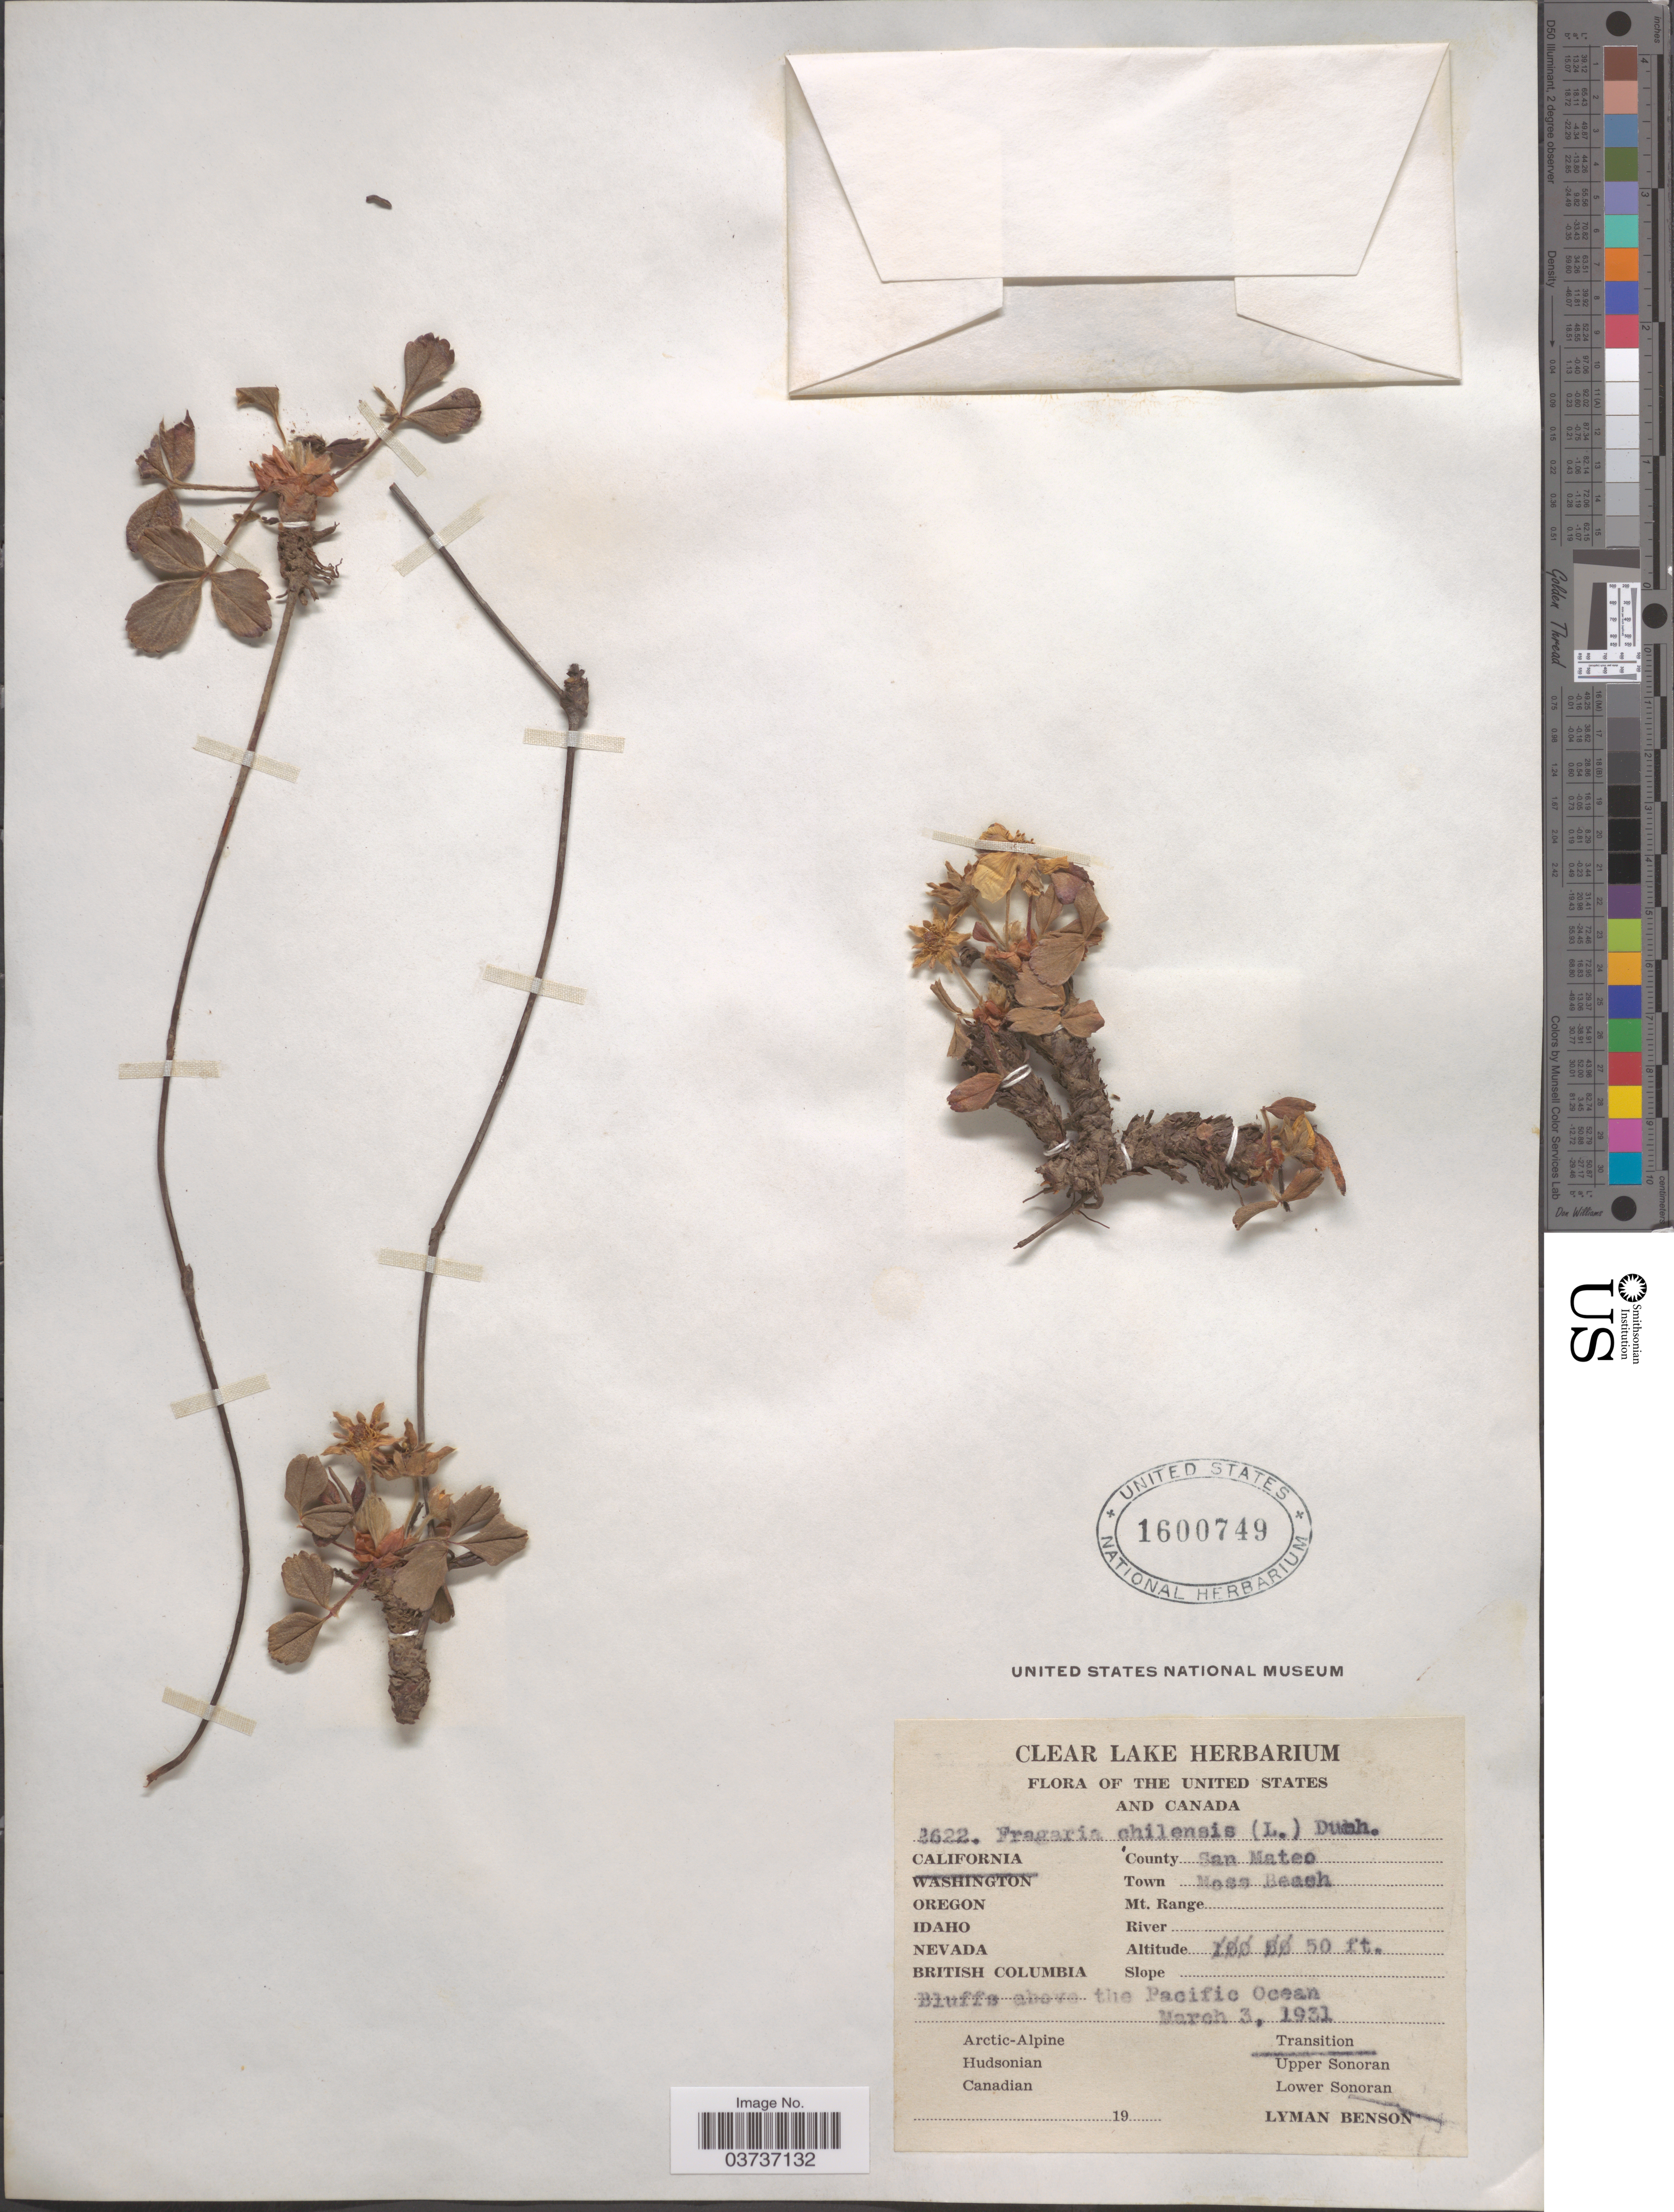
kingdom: Plantae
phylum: Tracheophyta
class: Magnoliopsida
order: Rosales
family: Rosaceae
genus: Fragaria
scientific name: Fragaria chiloensis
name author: (L.) Mill.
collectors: L. D. Benson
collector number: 2622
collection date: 1931-03-03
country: United States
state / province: California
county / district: San Mateo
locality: County San Mateo. Town Moss Beach. Bluffs above the Pacific Ocean. Transition.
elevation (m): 15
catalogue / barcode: US 1600749